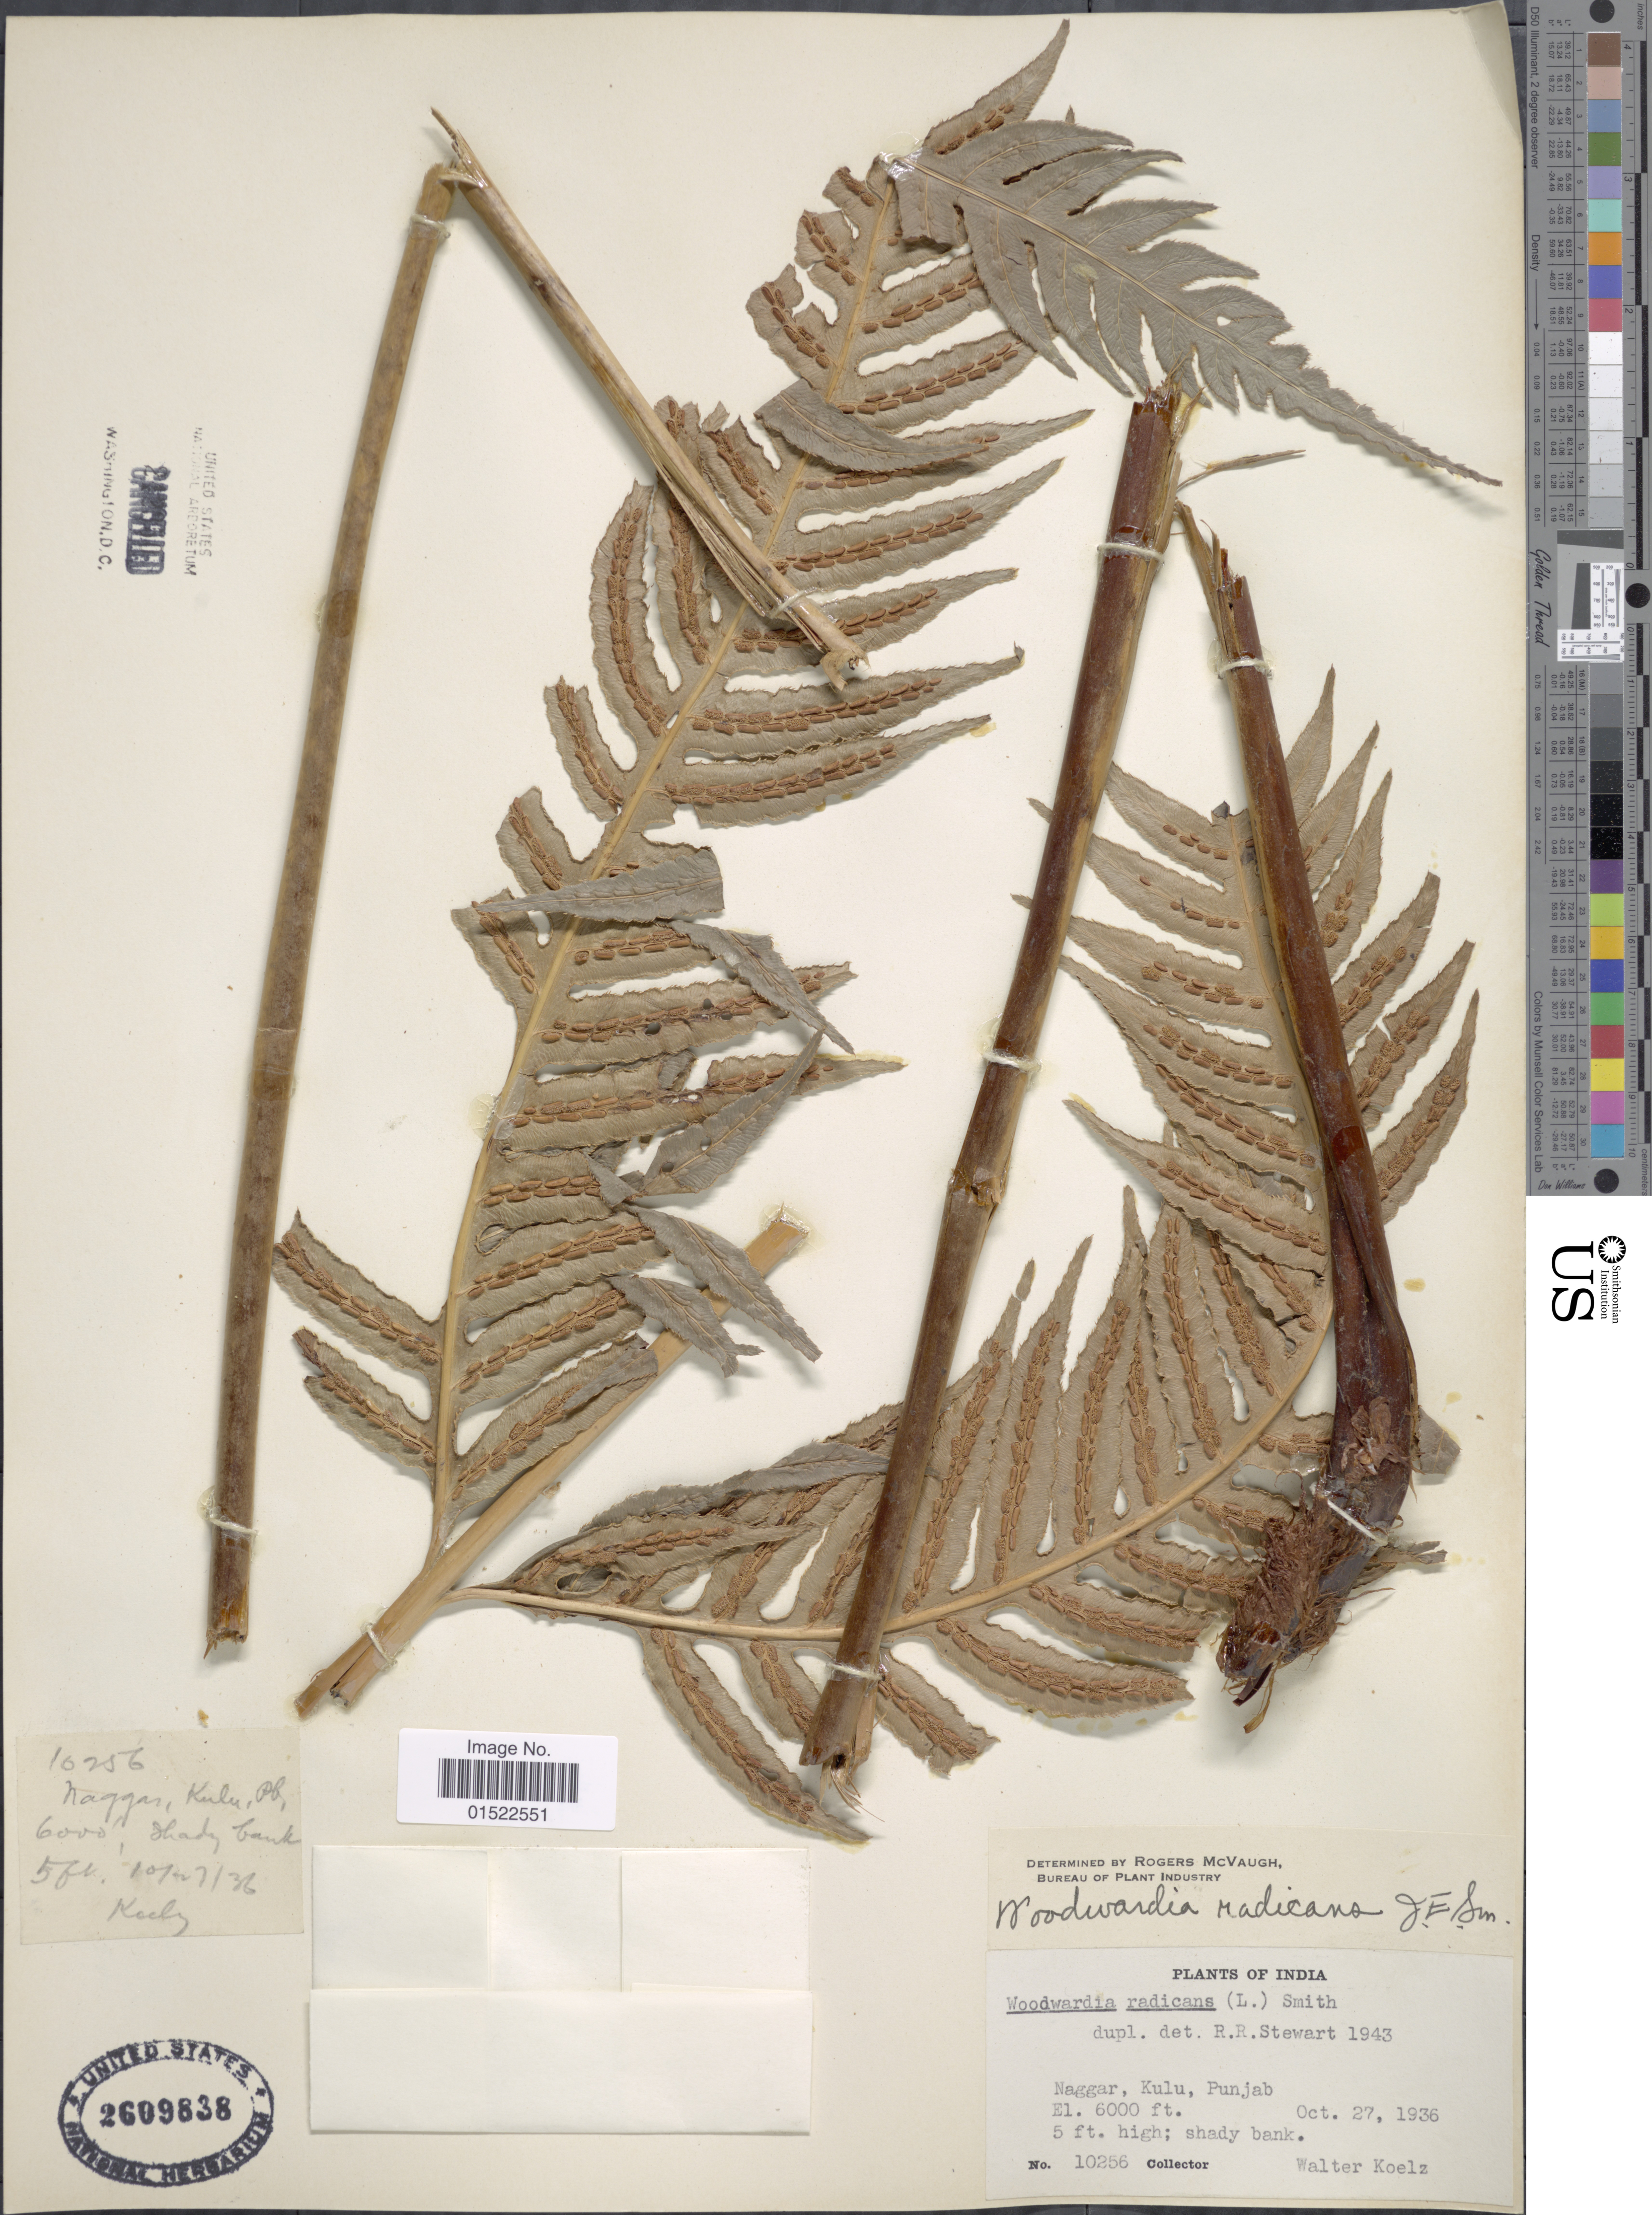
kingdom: Plantae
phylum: Tracheophyta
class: Polypodiopsida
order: Polypodiales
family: Blechnaceae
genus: Woodwardia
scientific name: Woodwardia unigemmata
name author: (Makino) Nakai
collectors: W. N. Koelz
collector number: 10256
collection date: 1936-10-27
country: India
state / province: Punjab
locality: Naggar, Kulu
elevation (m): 1829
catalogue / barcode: US 2609838